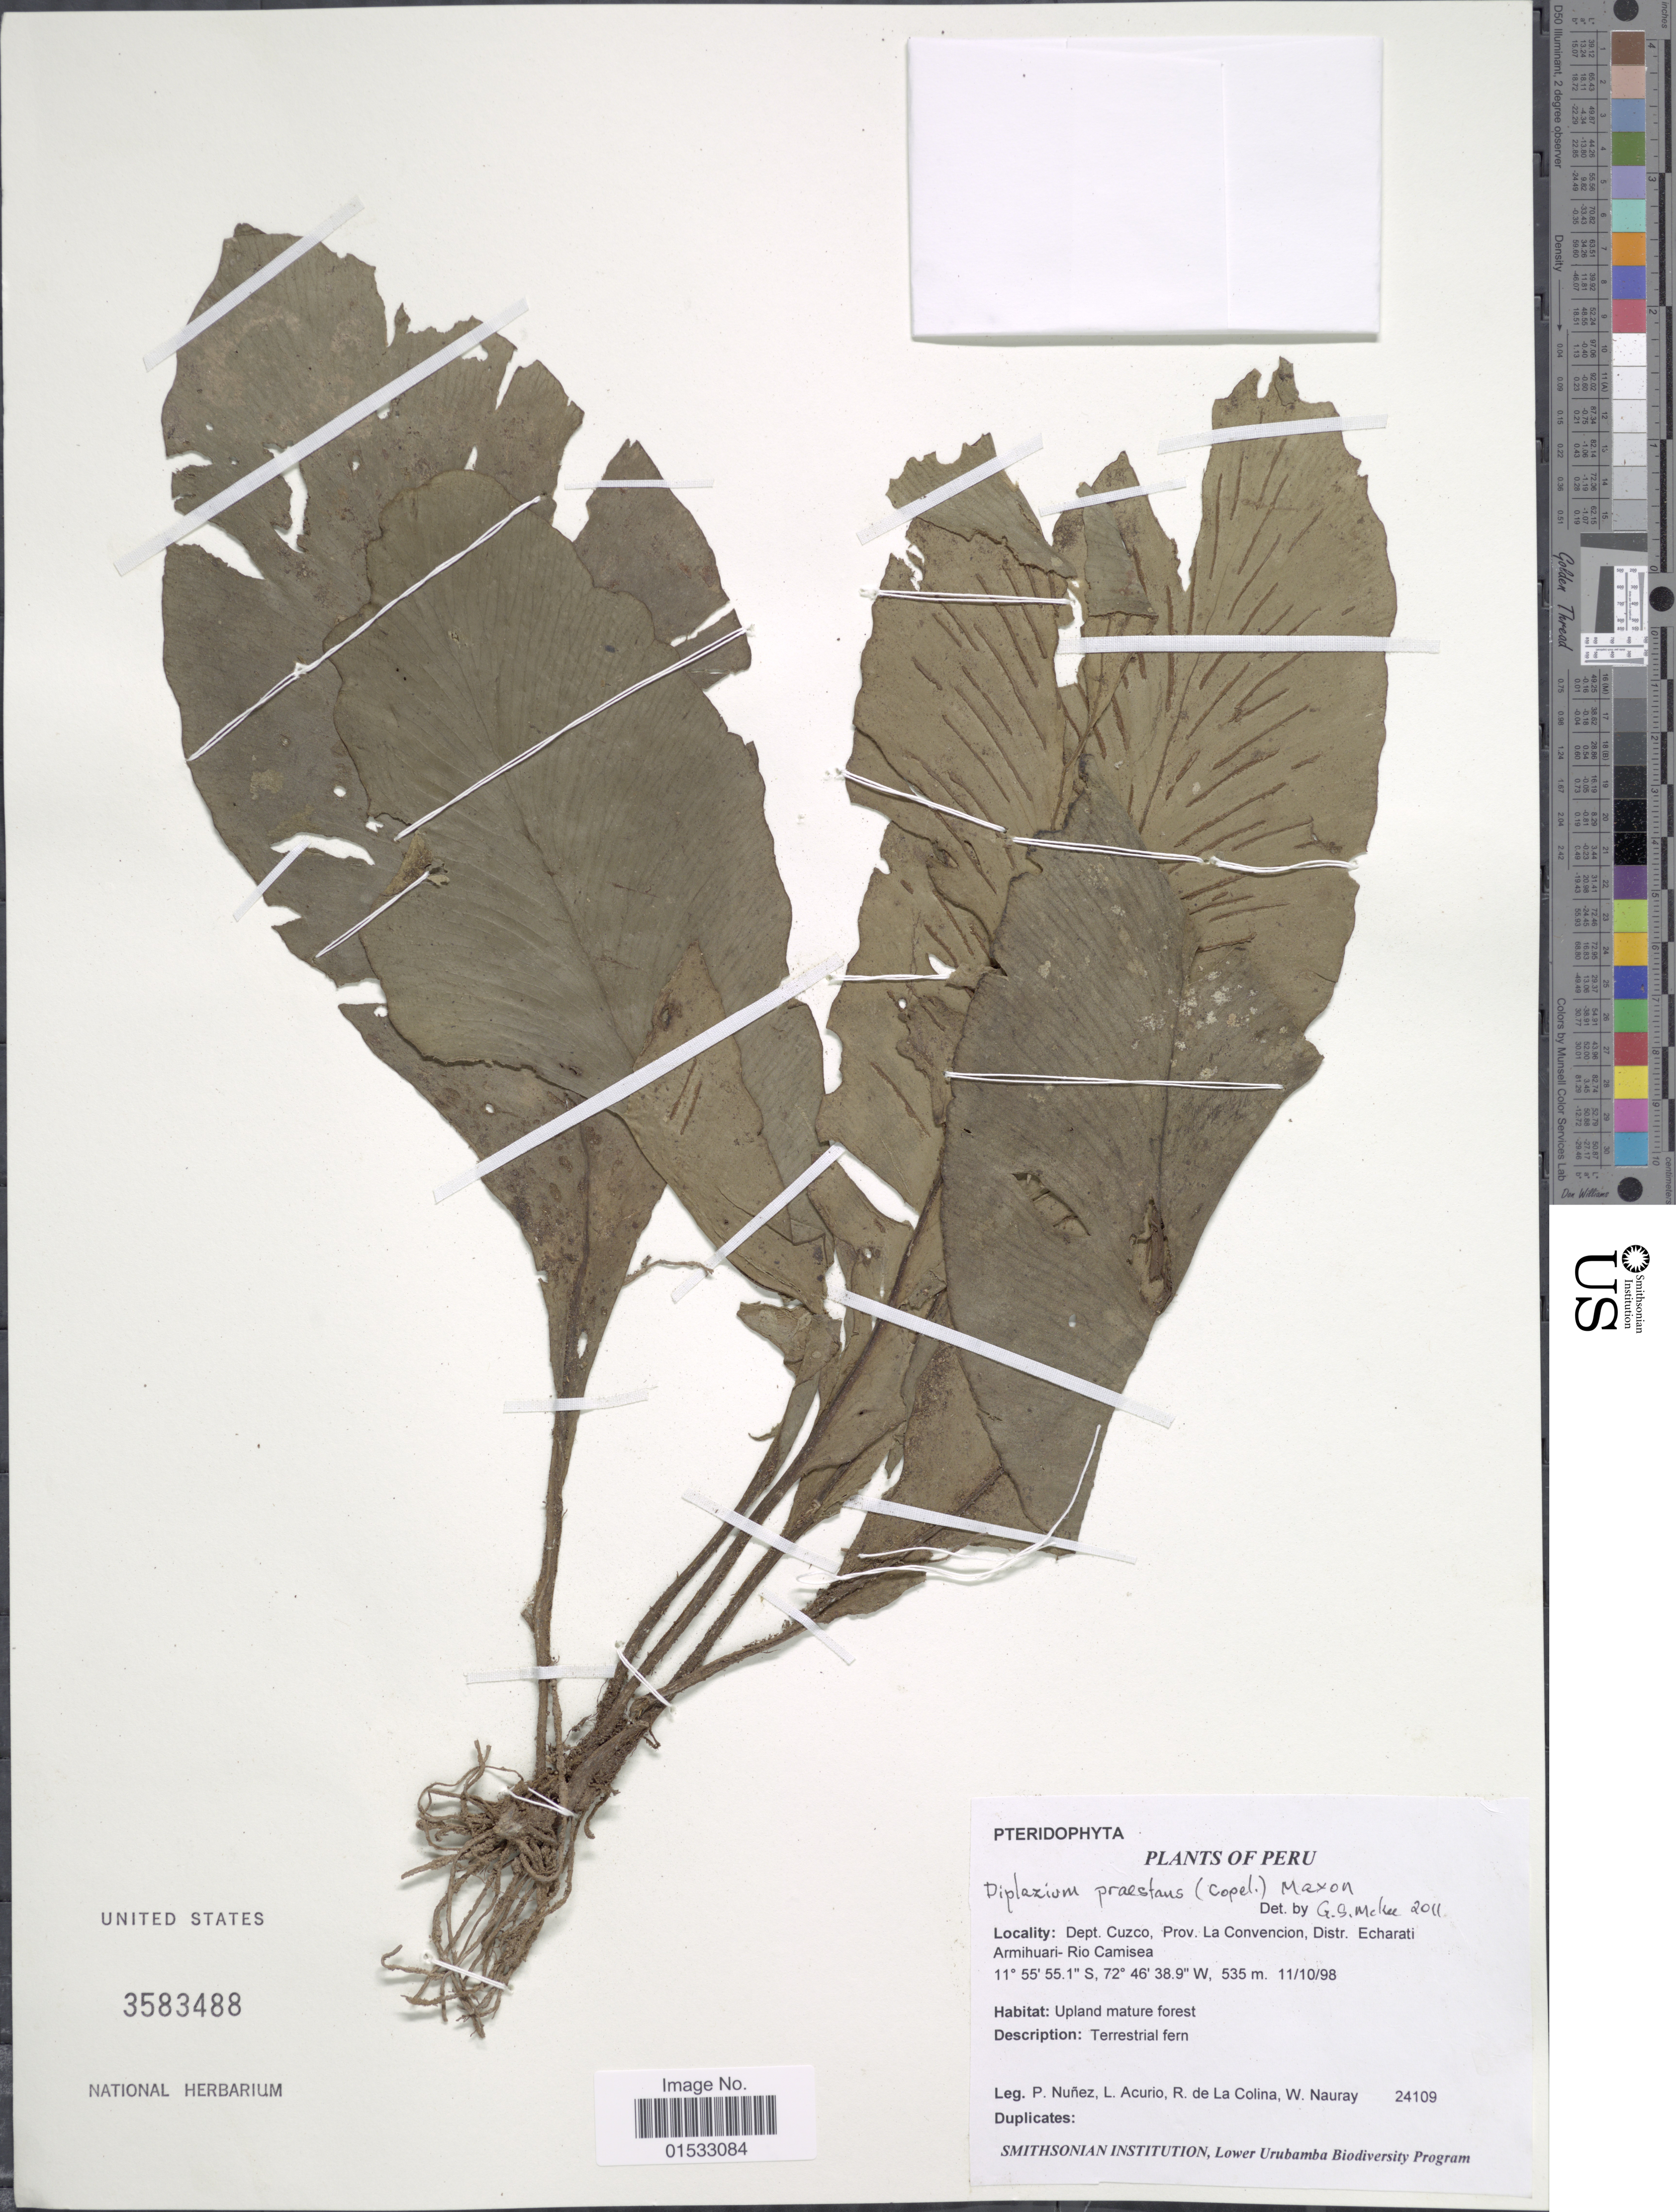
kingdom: Plantae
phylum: Tracheophyta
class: Polypodiopsida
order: Polypodiales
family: Aspleniaceae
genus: Hymenasplenium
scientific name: Hymenasplenium praestans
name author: (Copel.) Testo et al.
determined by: Reis, Atiles, (VT), University of Vermont (UNITED STATES)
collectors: P. Nuñez V., L. Acurio, R. de La Colina & W. Nauray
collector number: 24109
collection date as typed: Transcribed d/m/y: 11/10/98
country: Peru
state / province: Cusco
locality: Prov. La Convencion, Distr. Echarati Armihuari- Rio Camisea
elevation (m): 535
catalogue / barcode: US 3583488